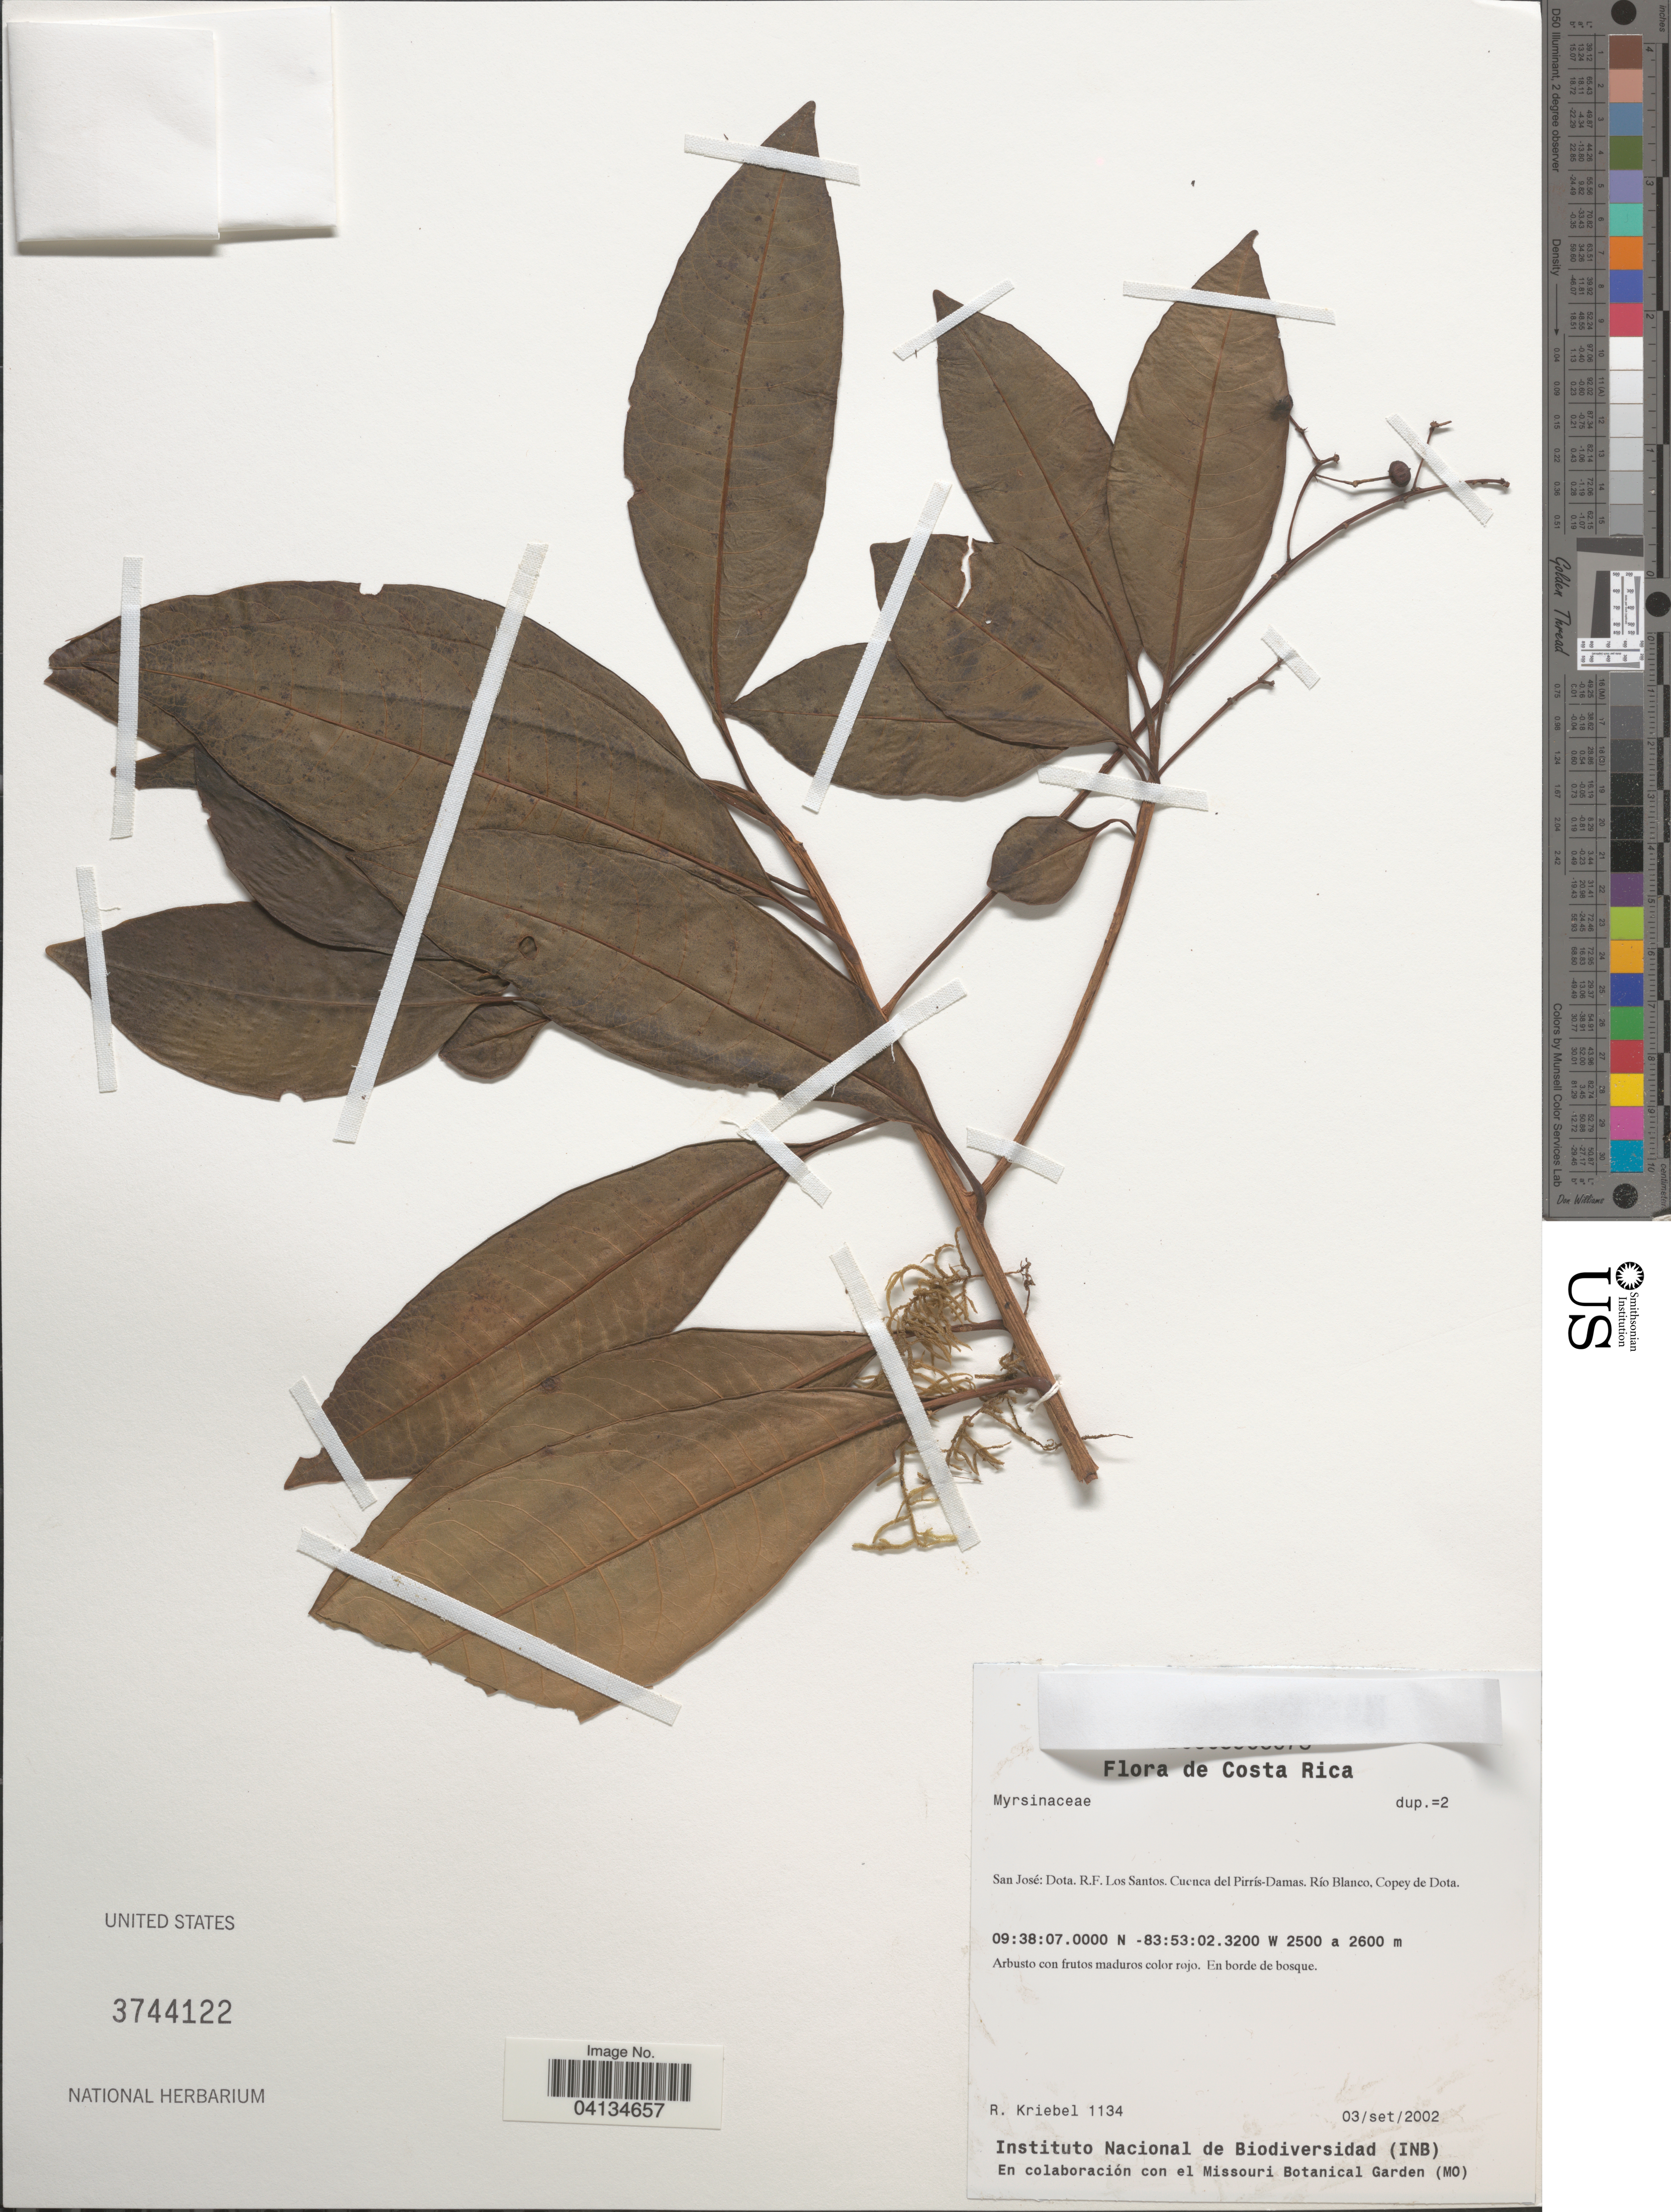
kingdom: Plantae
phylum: Tracheophyta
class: Magnoliopsida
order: Ericales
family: Primulaceae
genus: Parathesis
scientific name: Parathesis sp.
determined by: Pipoly, J. J.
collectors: R. Kriebel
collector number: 1134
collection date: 2002-09-03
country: Costa Rica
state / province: San José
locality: Dota. R.F. Los Santos. Cuenca del Pirrís-Damas. Río Blanco, Copey de Dota.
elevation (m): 2500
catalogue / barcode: US 3744122